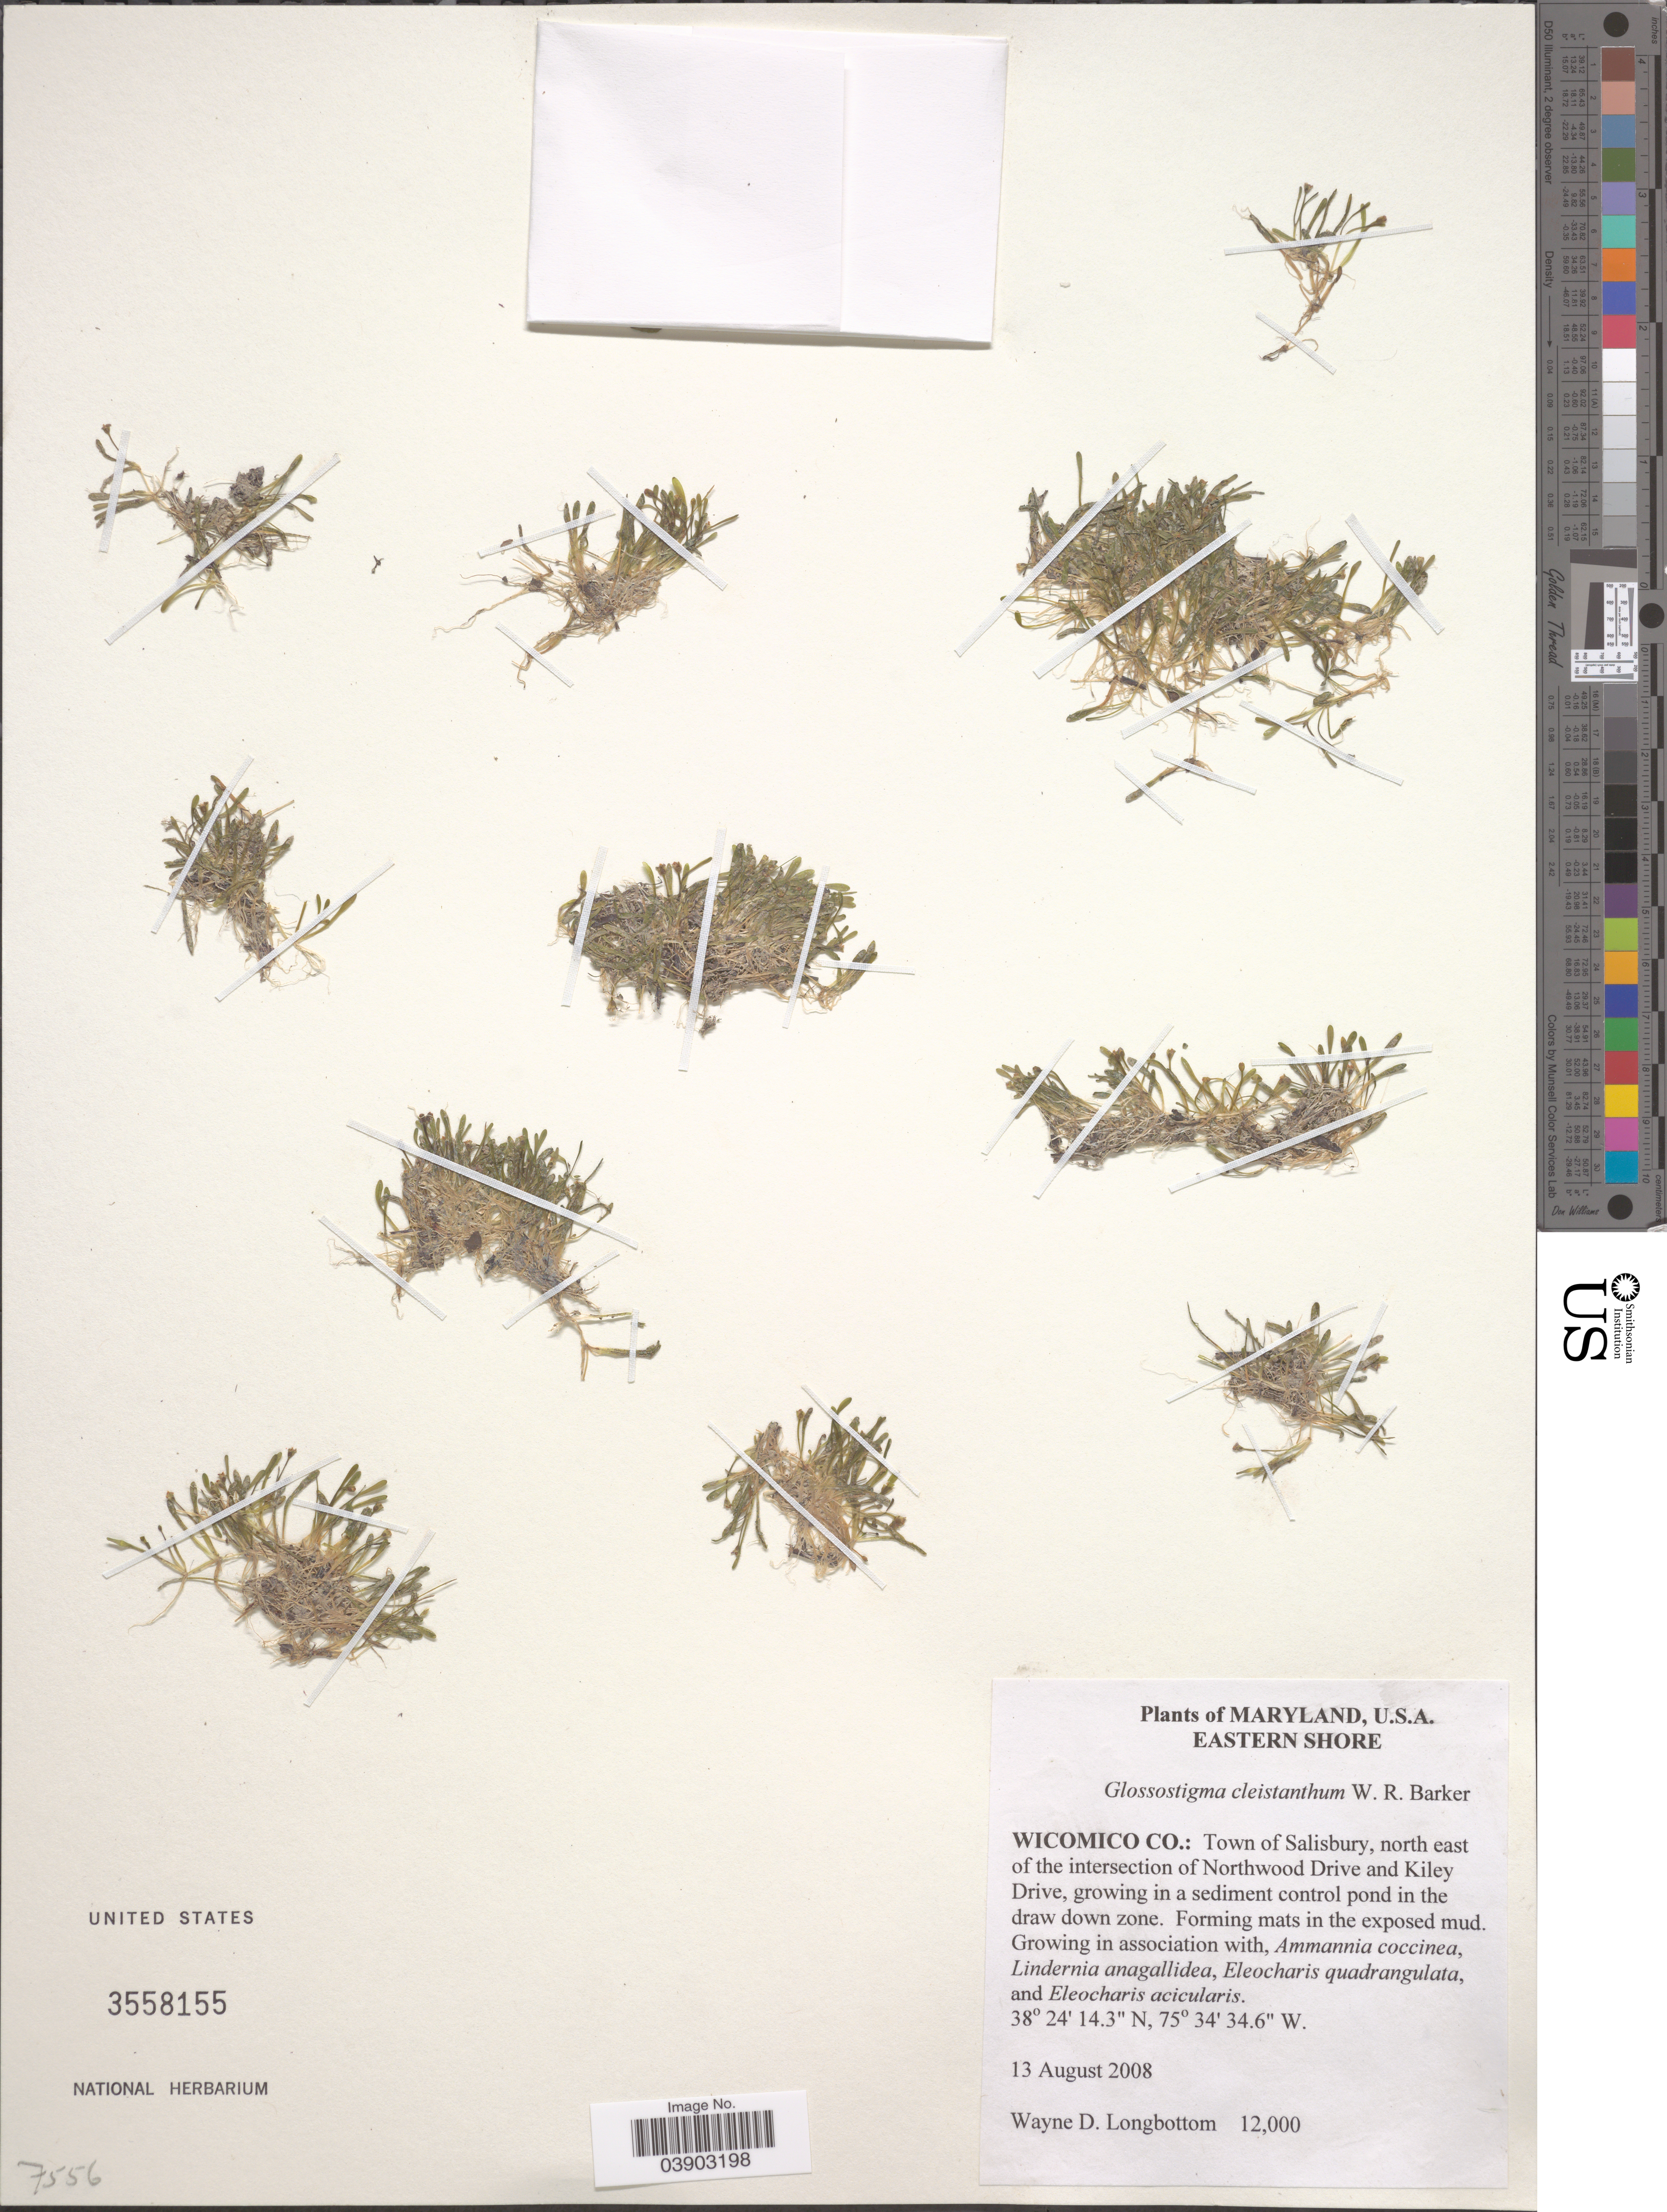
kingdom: Plantae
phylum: Tracheophyta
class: Magnoliopsida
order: Lamiales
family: Phrymaceae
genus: Glossostigma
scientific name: Glossostigma cleistanthum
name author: W.R. Barker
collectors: W. D. Longbottom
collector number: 12000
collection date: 2008-08-13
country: United States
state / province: Maryland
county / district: Wicomico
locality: Eastern Shore. Wicomico Co.: Town of Salisbury, north east of the intersection of Northwood Drive and Kiley Drive, growing in a sediment control pond in the draw down zone.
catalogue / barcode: US 3558155